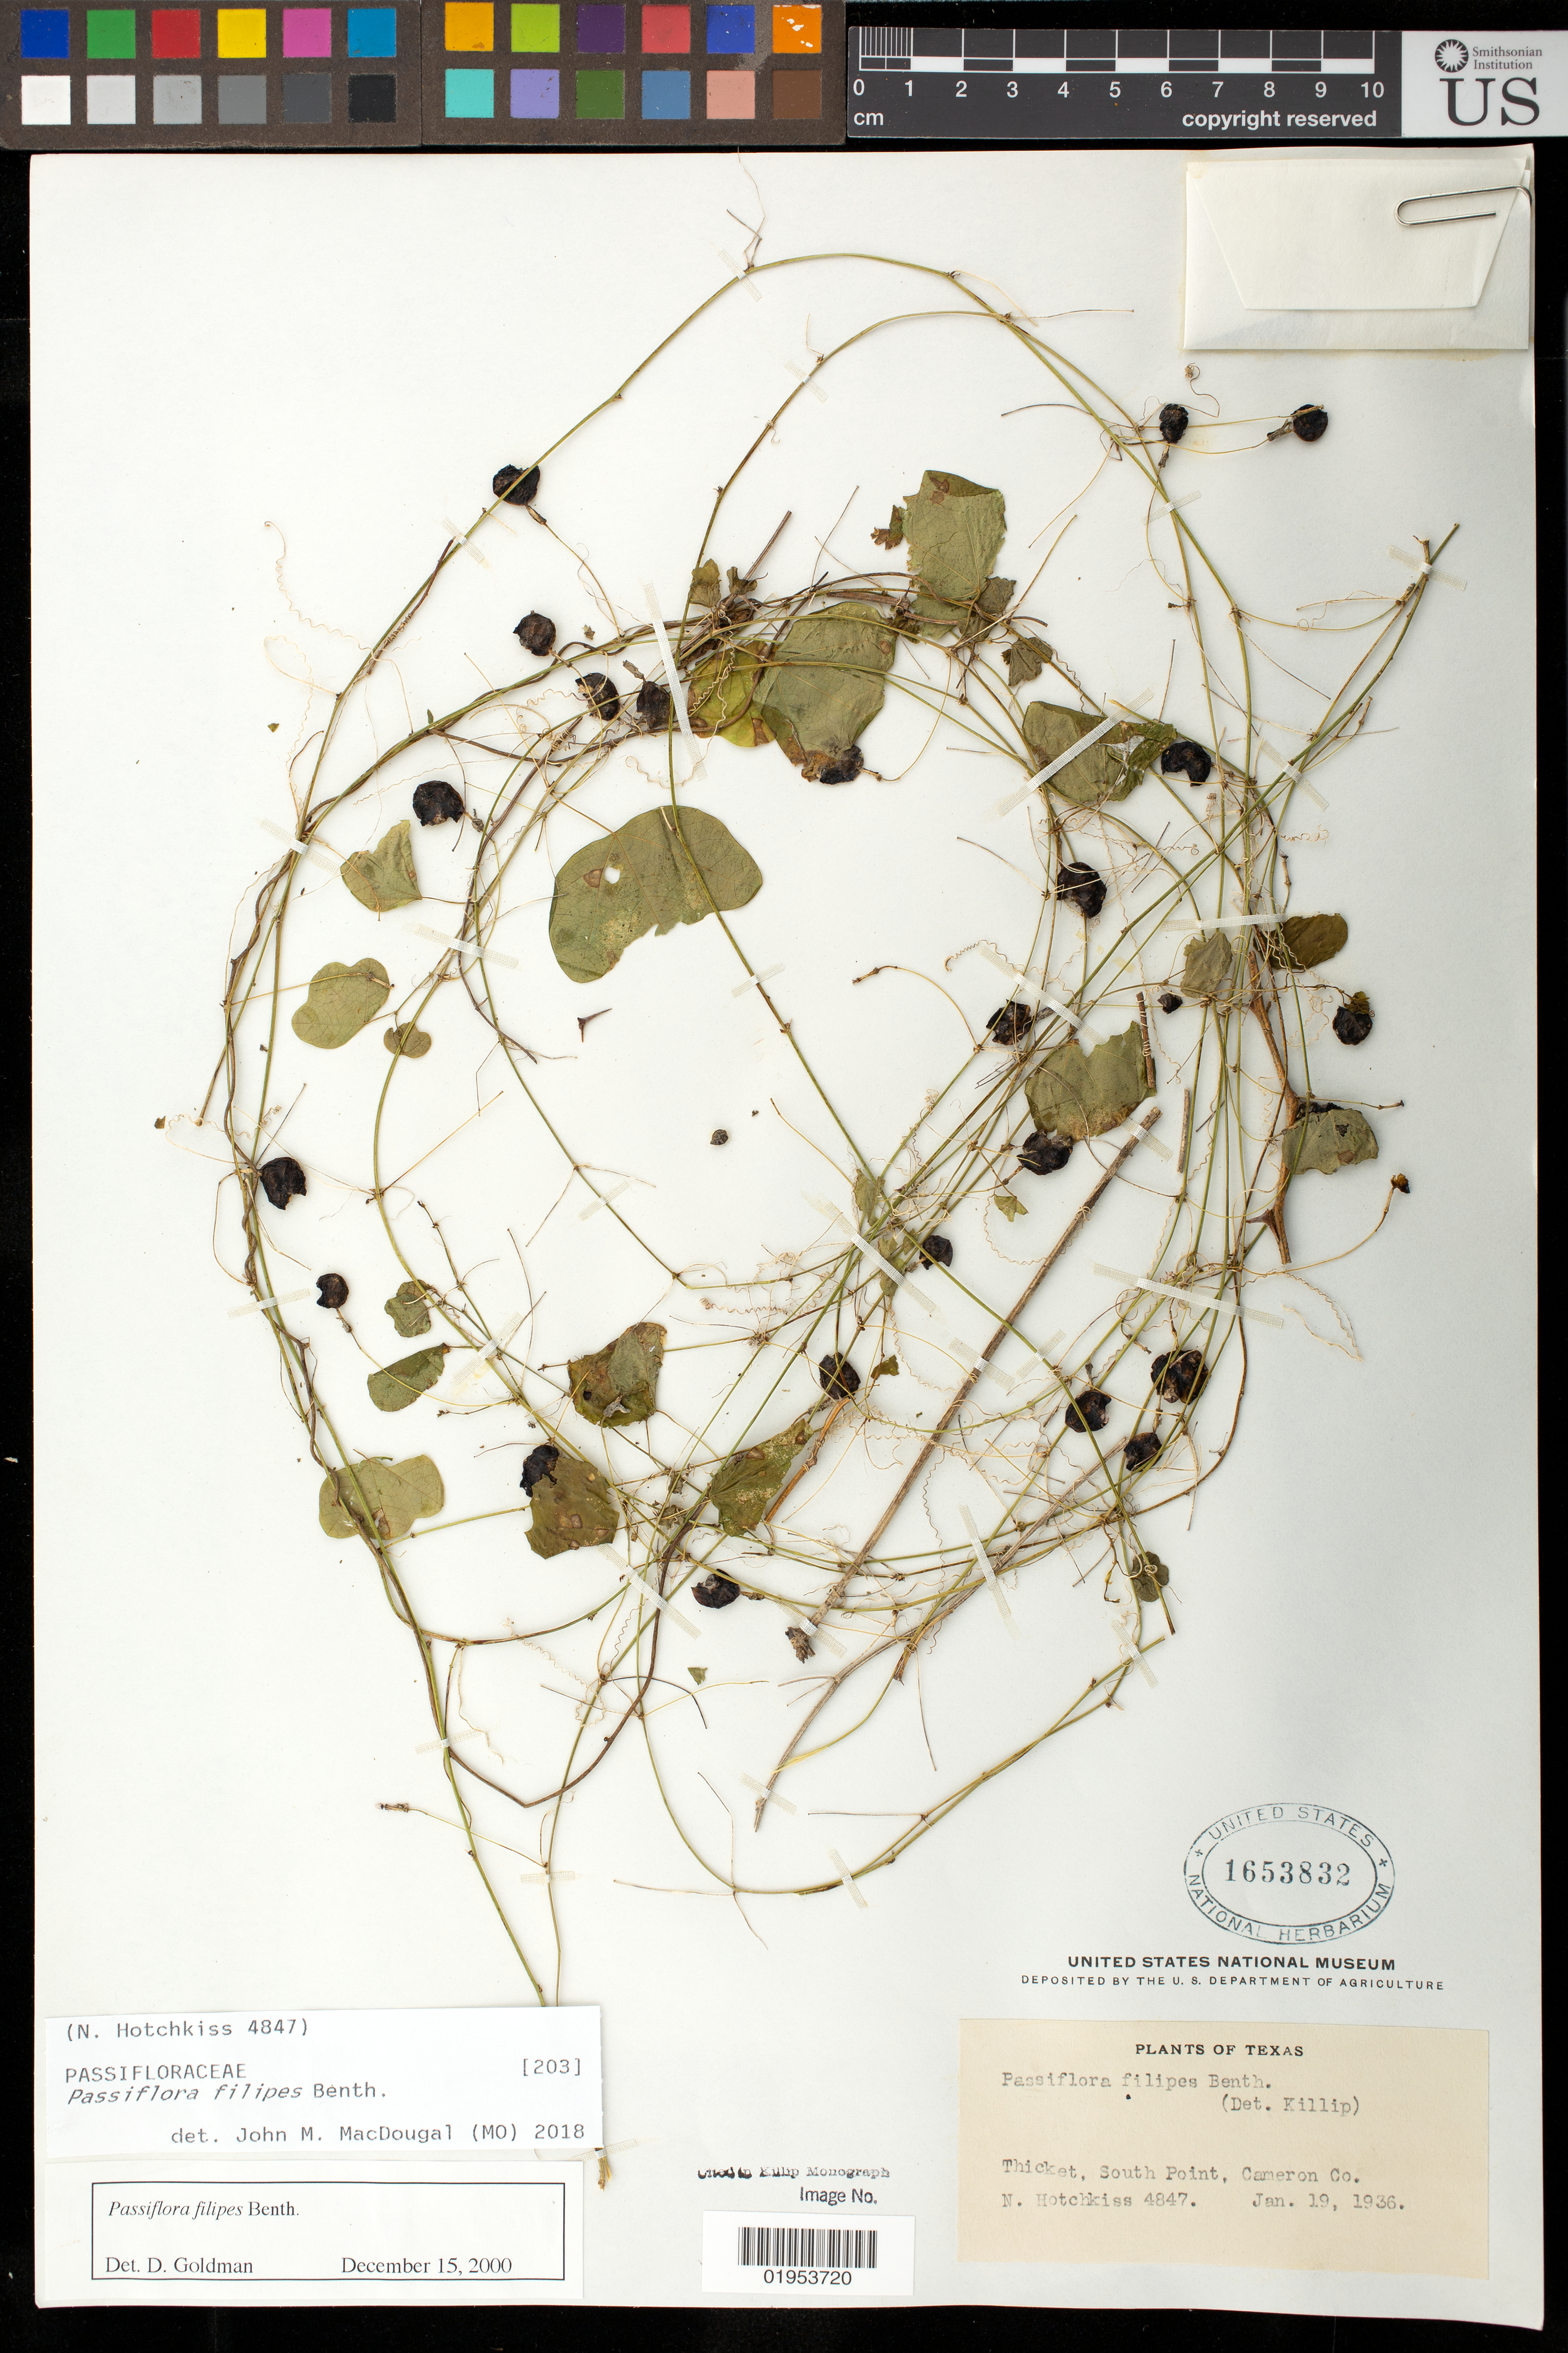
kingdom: Plantae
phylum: Tracheophyta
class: Magnoliopsida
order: Malpighiales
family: Passifloraceae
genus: Passiflora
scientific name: Passiflora filipes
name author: Benth.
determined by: Killip, Ellsworth P.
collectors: N. Hotchkiss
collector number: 4847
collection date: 1936-01-19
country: United States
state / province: Texas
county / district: Cameron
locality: South Point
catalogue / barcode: US 1653832